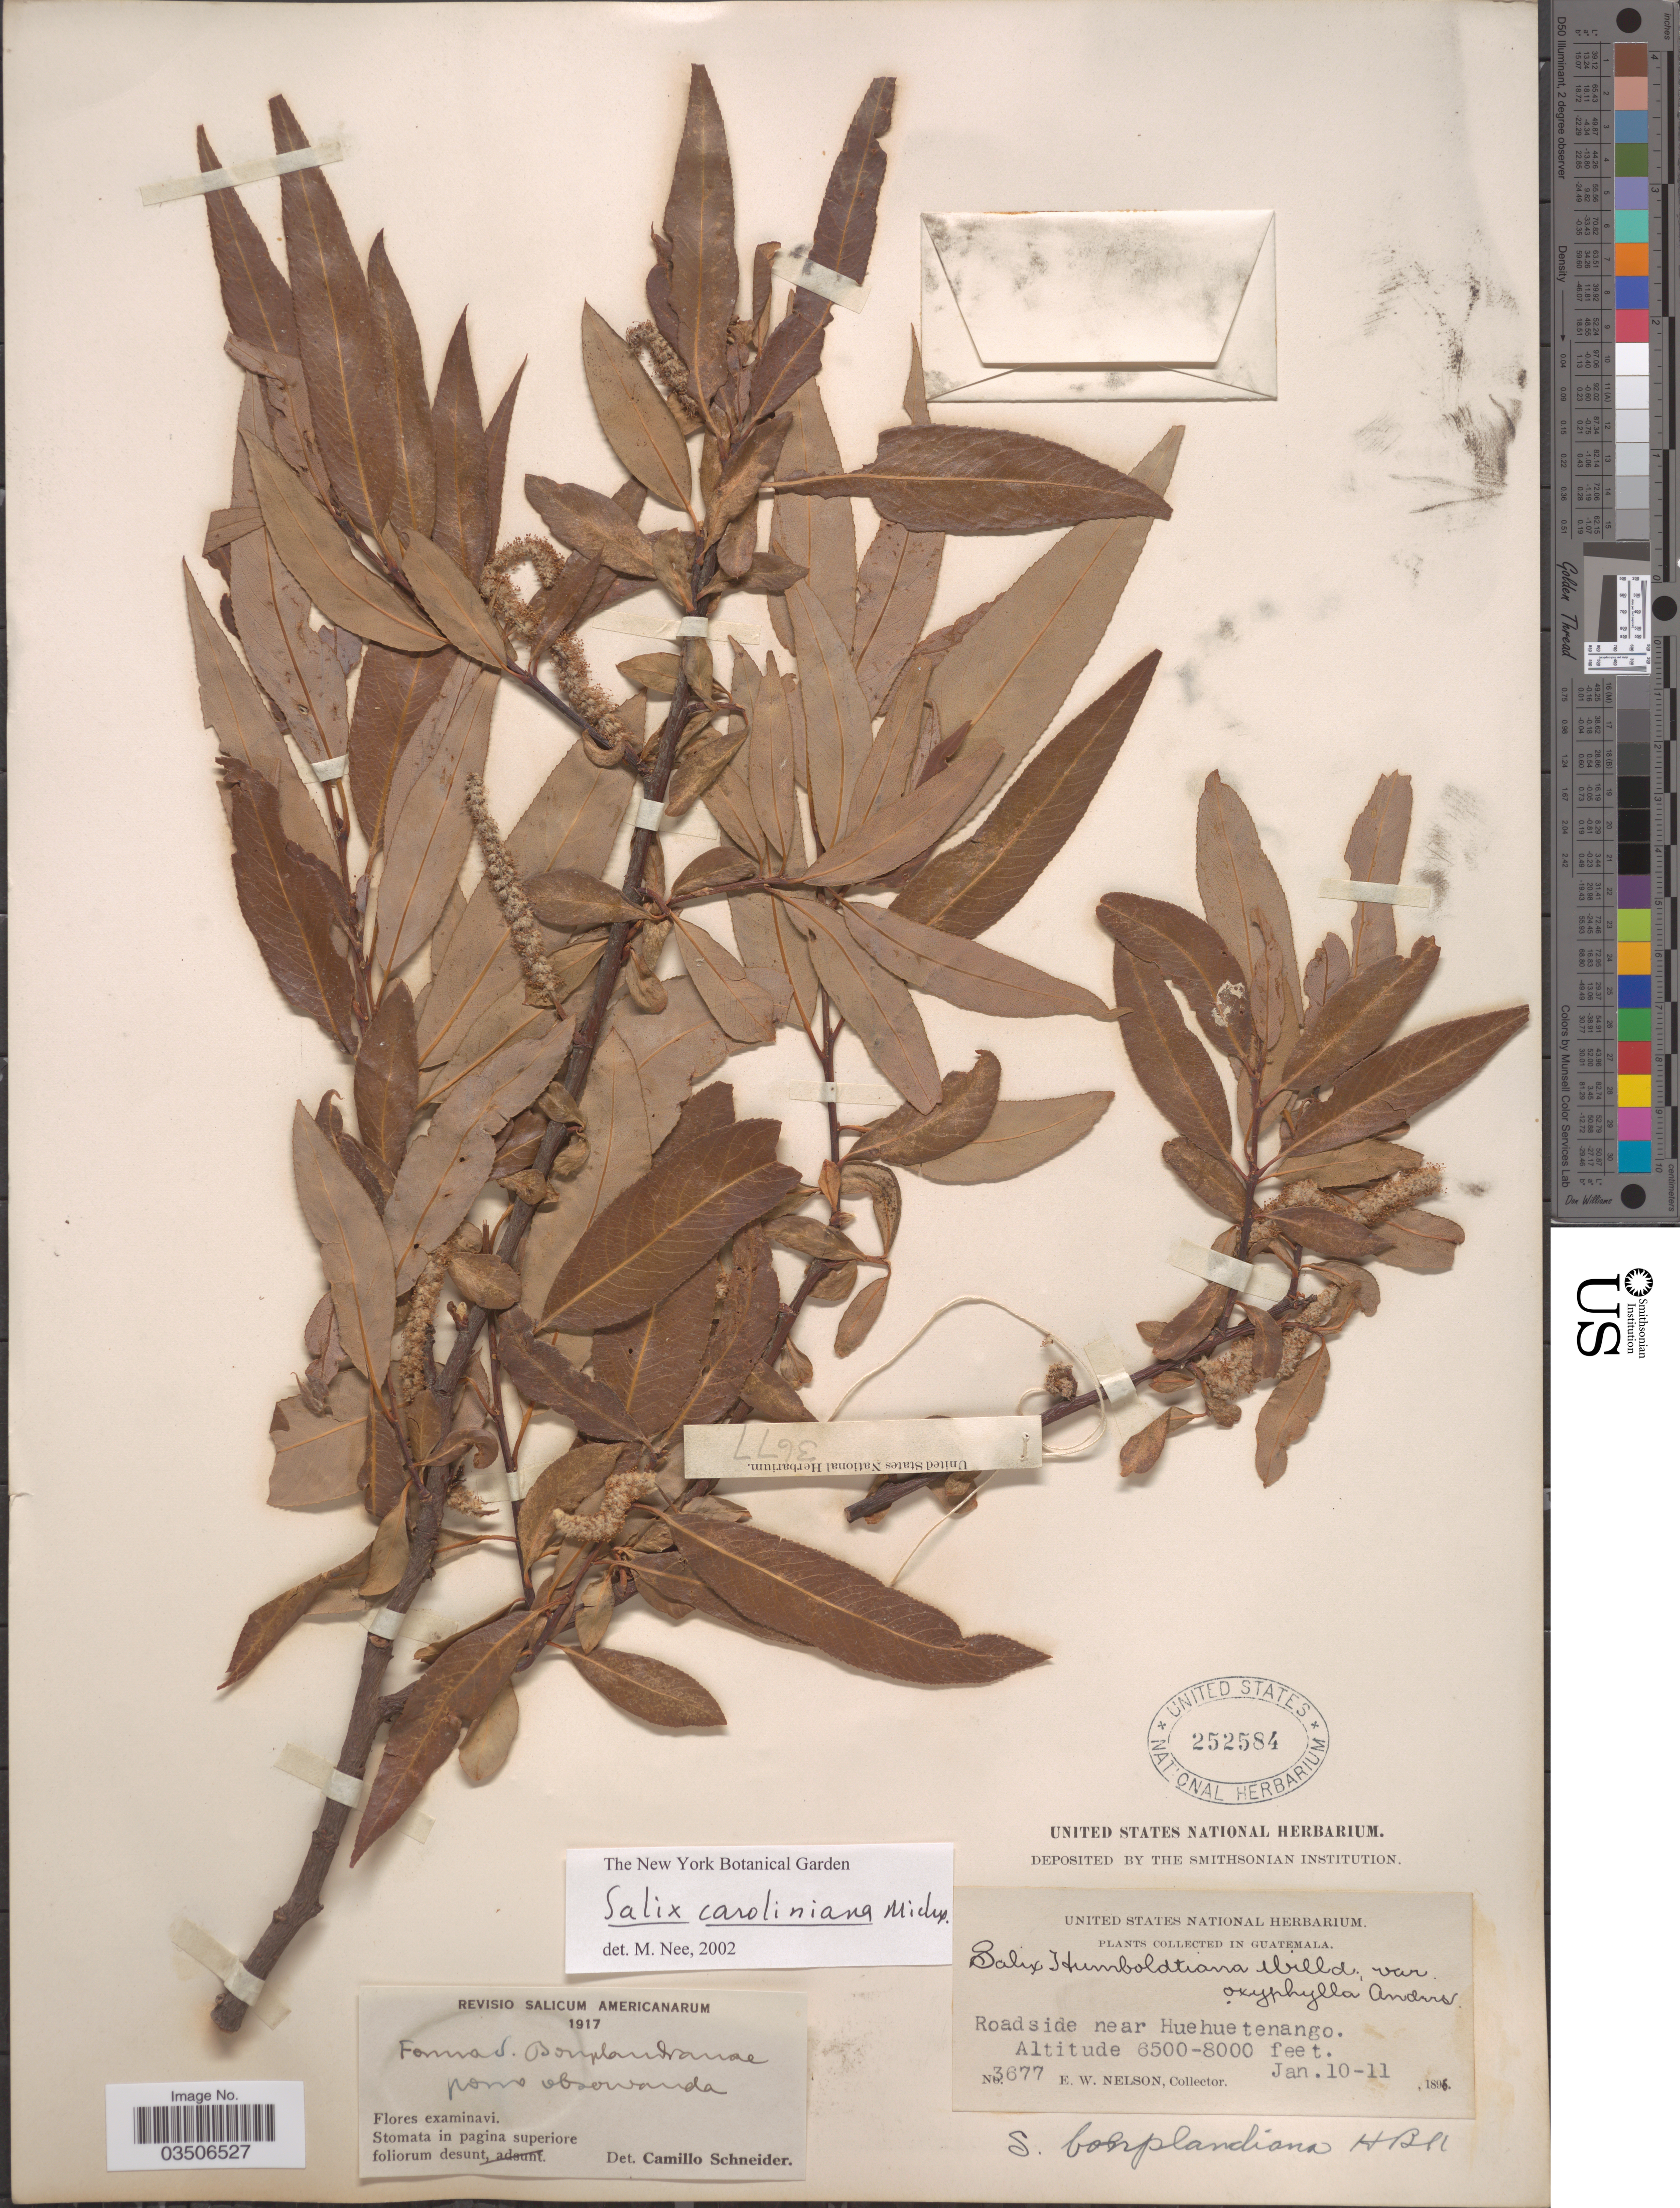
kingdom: Plantae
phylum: Tracheophyta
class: Magnoliopsida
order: Malpighiales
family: Salicaceae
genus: Salix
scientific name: Salix bonplandiana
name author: Kunth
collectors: E. W. Nelson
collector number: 3677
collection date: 1895-01-10/1895-01-11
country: Guatemala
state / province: Huehuetenango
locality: Roadside near Huehuetenango.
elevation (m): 1981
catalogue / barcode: US 252584